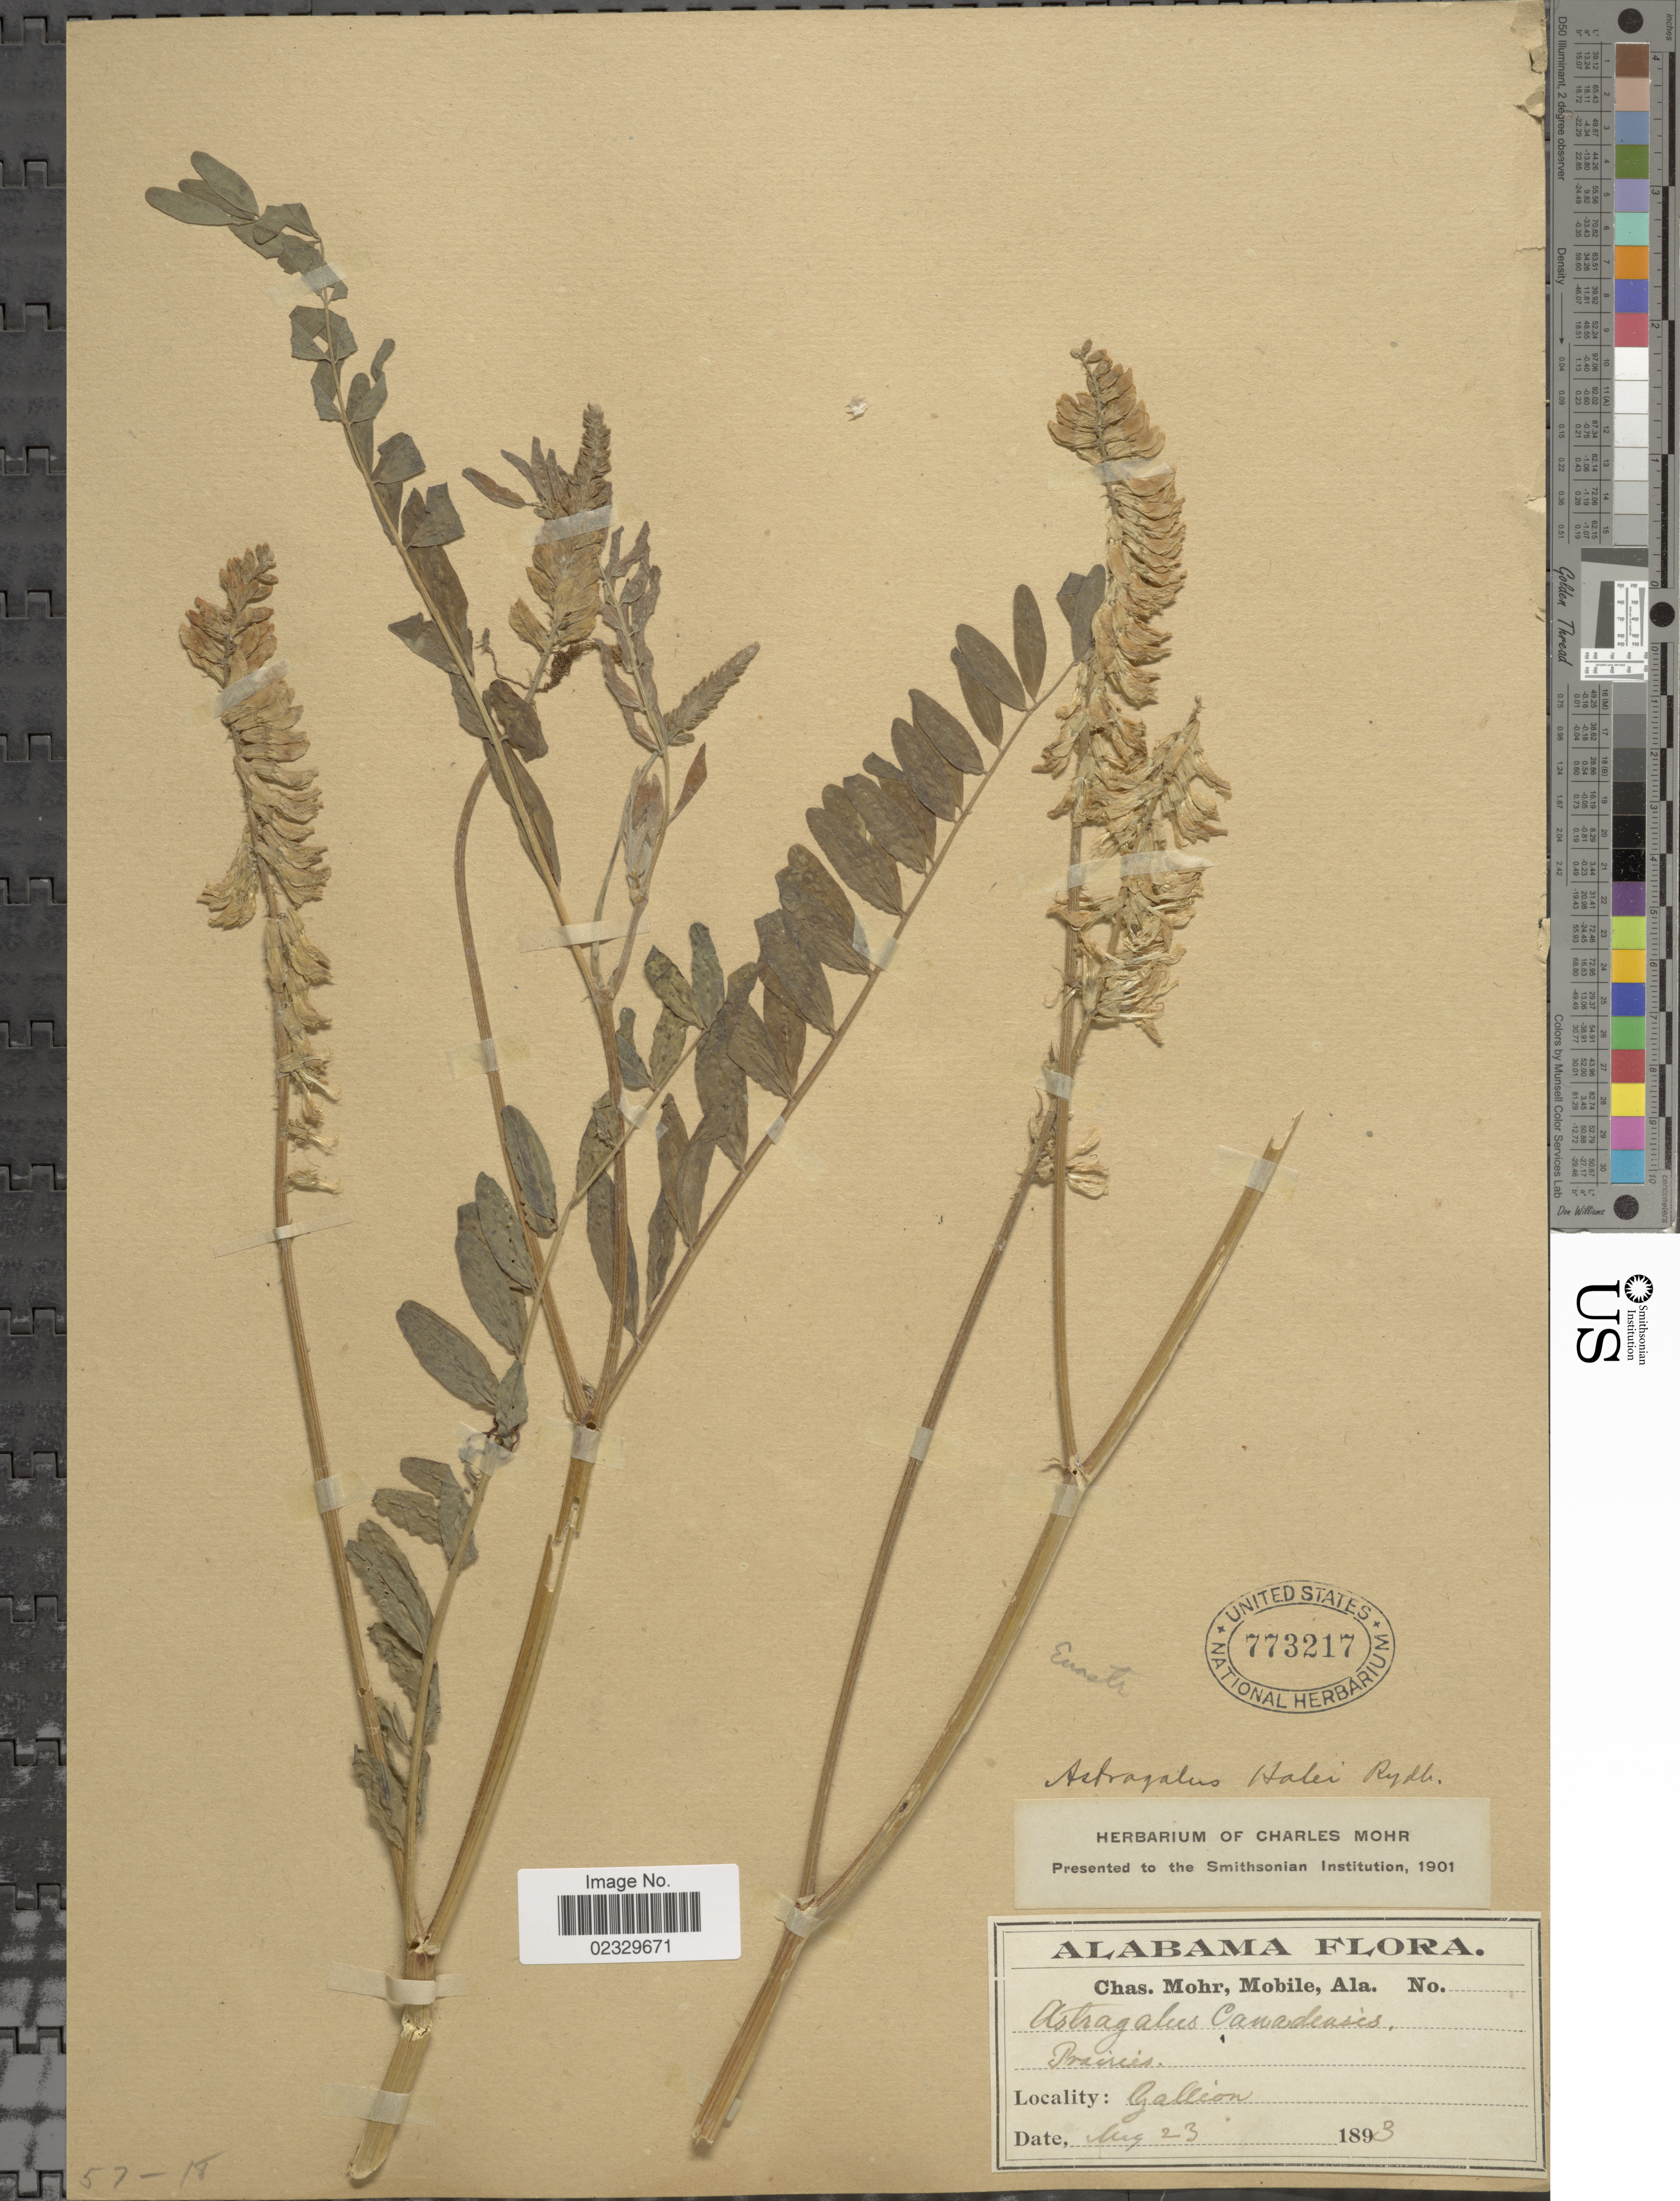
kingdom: Plantae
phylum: Tracheophyta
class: Magnoliopsida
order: Fabales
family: Fabaceae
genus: Astragalus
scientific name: Astragalus canadensis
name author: L.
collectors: Mohr, C. T. (herbarium)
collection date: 1893-05-23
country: United States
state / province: Alabama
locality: Gallion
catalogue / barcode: US 773217